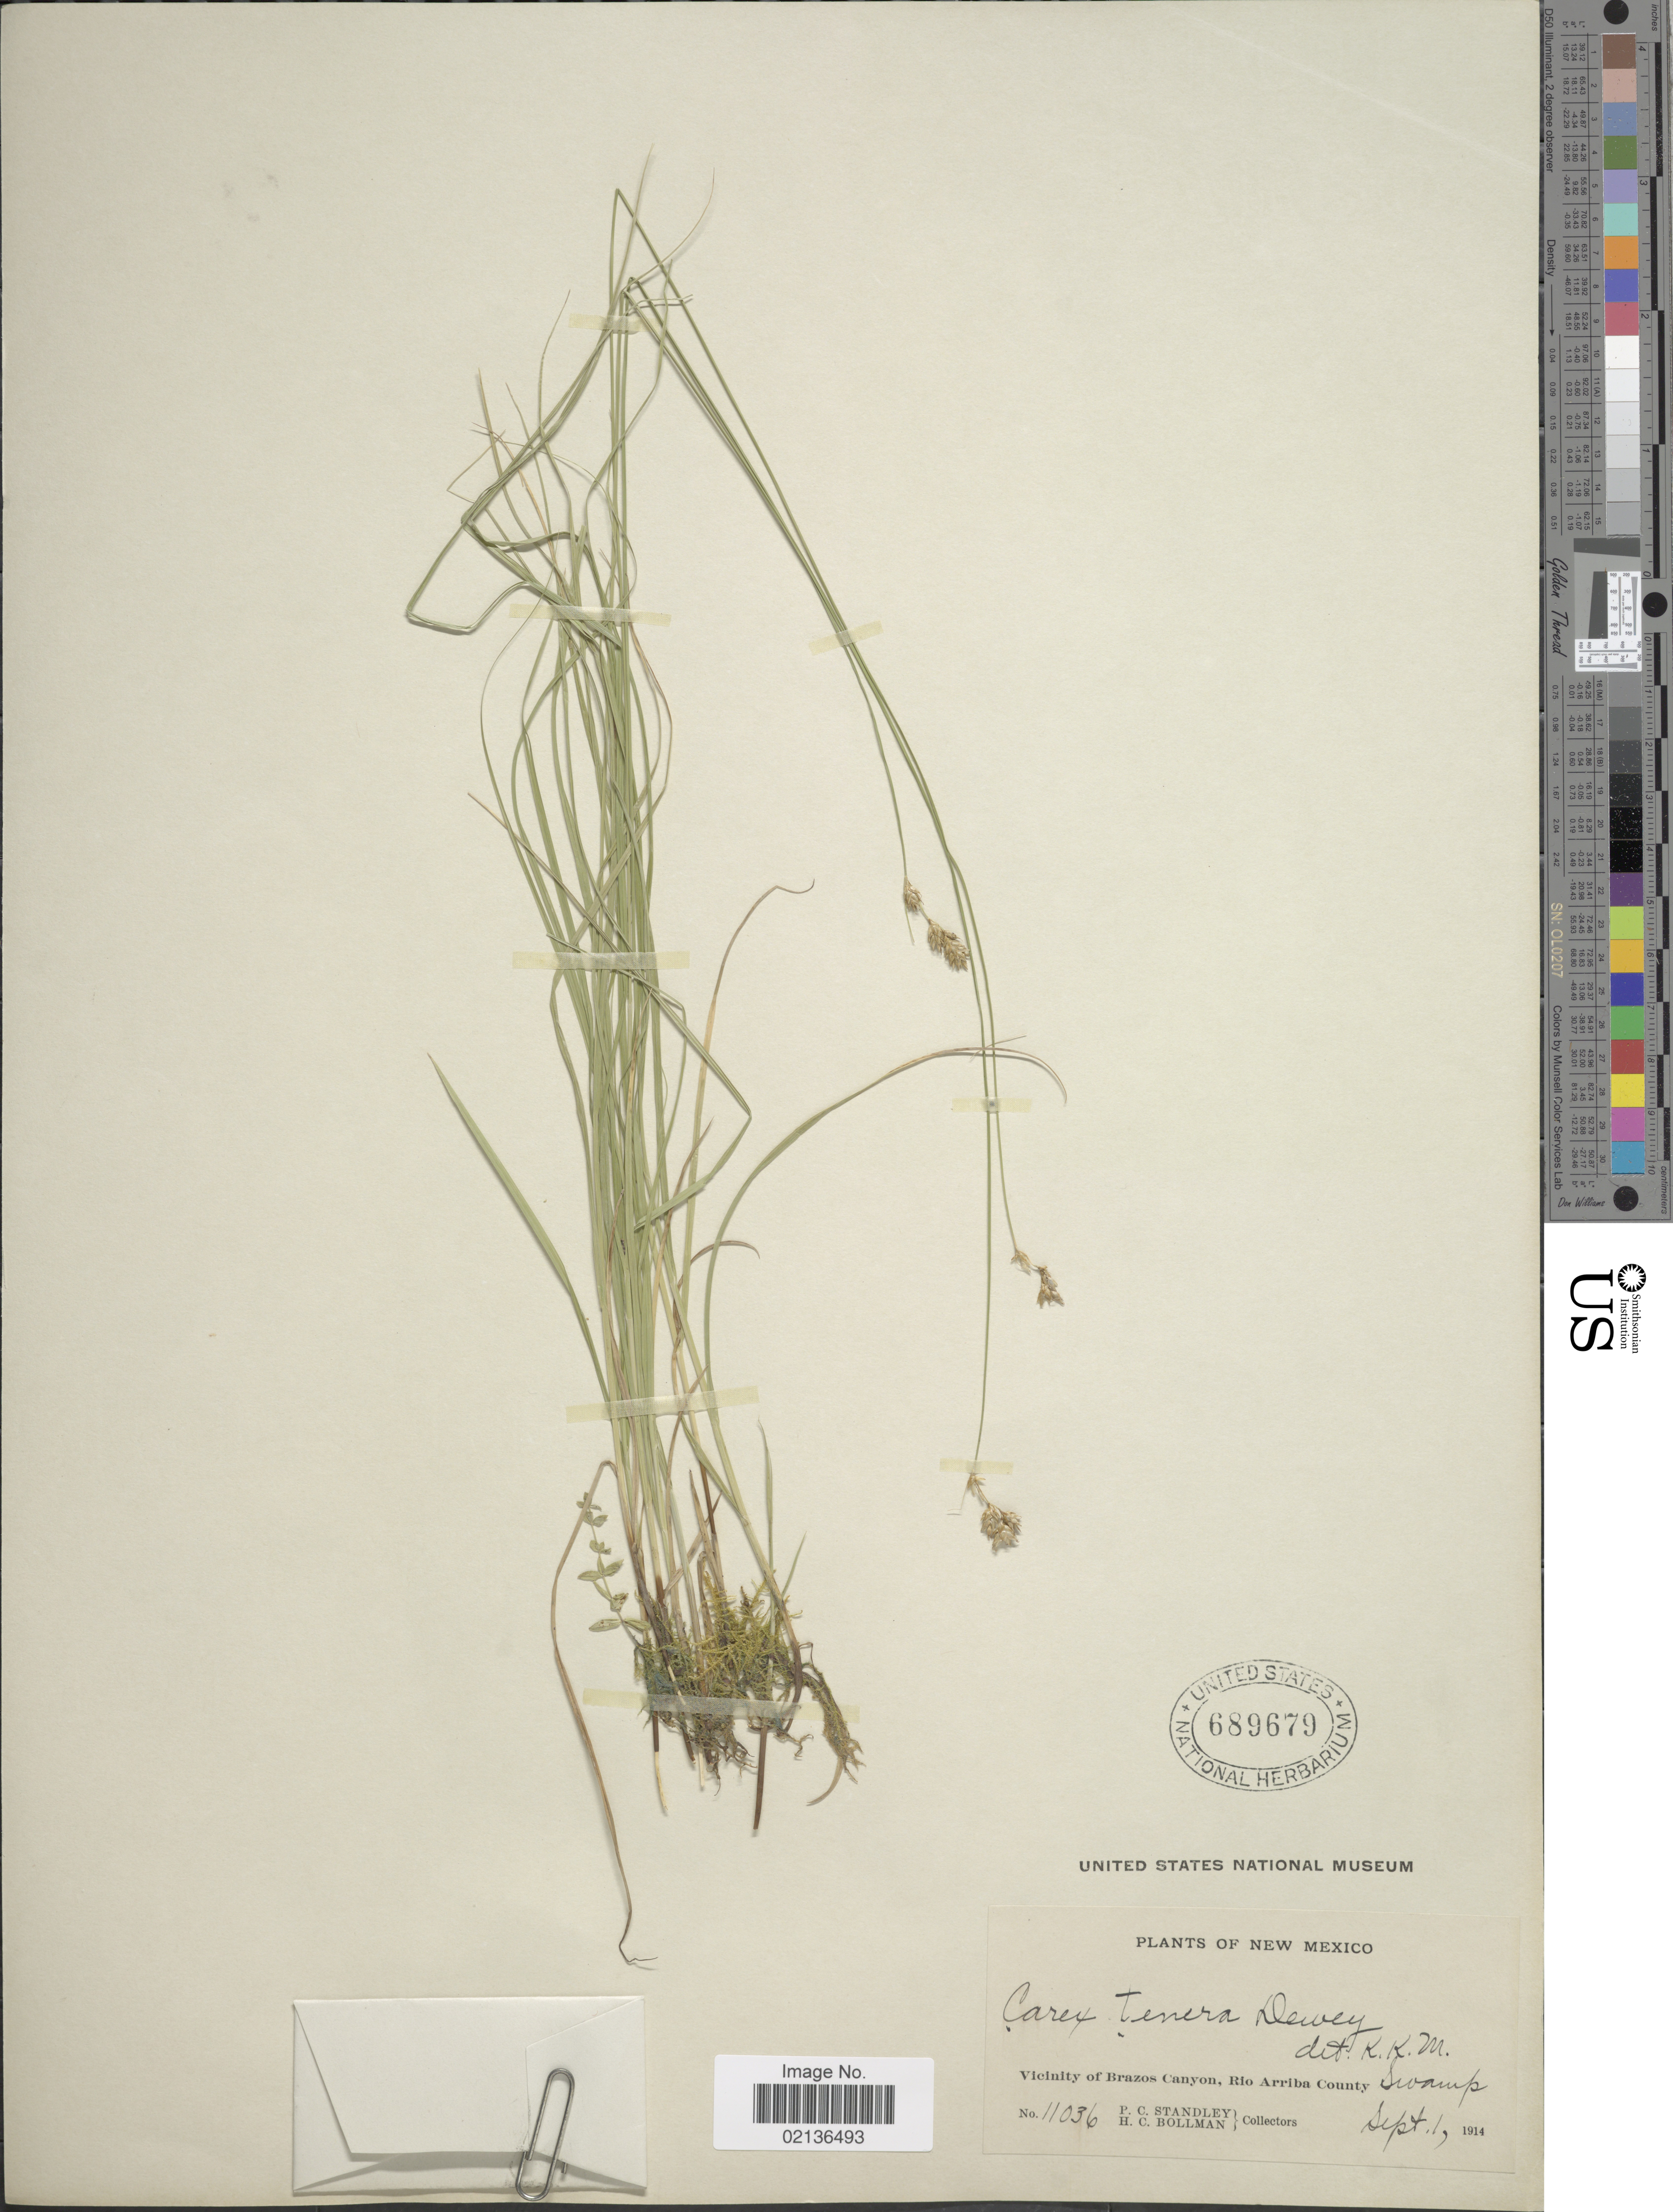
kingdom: Plantae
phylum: Tracheophyta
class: Liliopsida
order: Poales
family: Cyperaceae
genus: Carex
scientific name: Carex tenera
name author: Dewey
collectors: P. C. Standley & H. C. Bollman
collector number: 11036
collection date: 1914-09-01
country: United States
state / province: New Mexico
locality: Vicinity of Brazos Canyon, Rio Arriba County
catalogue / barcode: US 689679